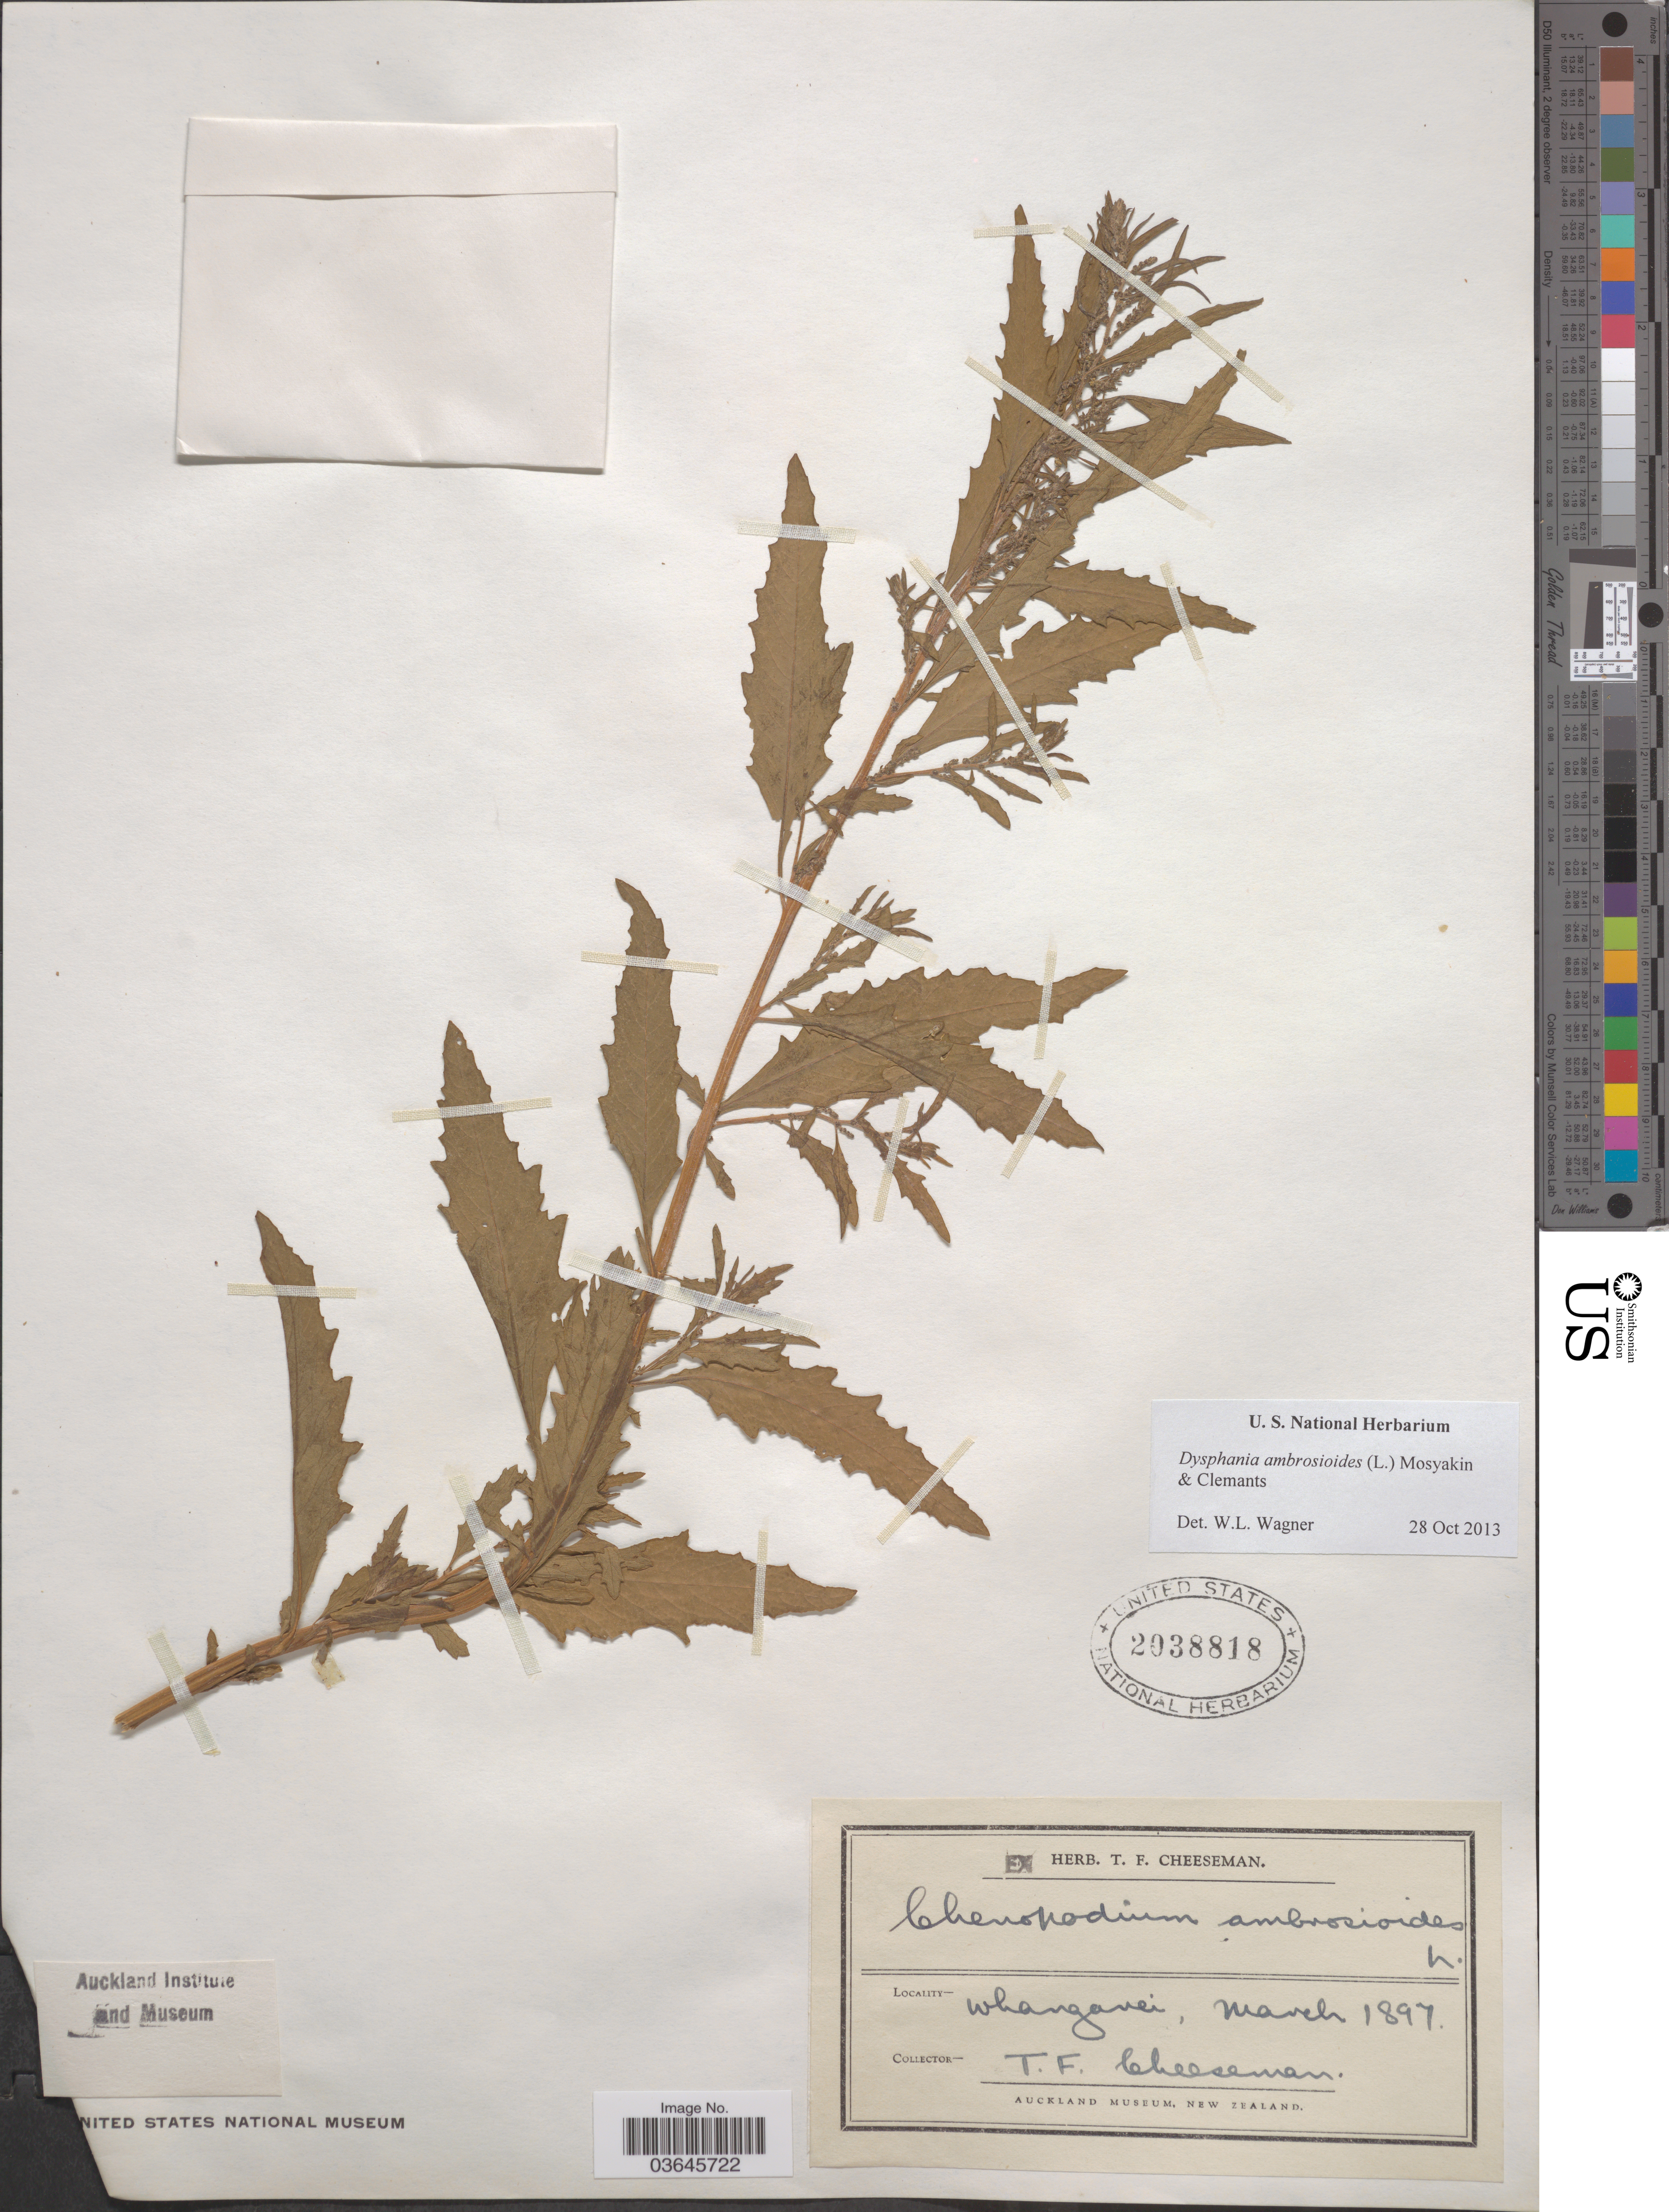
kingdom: Plantae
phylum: Tracheophyta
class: Magnoliopsida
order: Caryophyllales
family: Amaranthaceae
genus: Dysphania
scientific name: Dysphania ambrosioides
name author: (L.) Mosyakin & Clemants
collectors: T. F. Cheeseman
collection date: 1897-03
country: New Zealand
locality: Whangarei.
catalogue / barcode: US 2038818